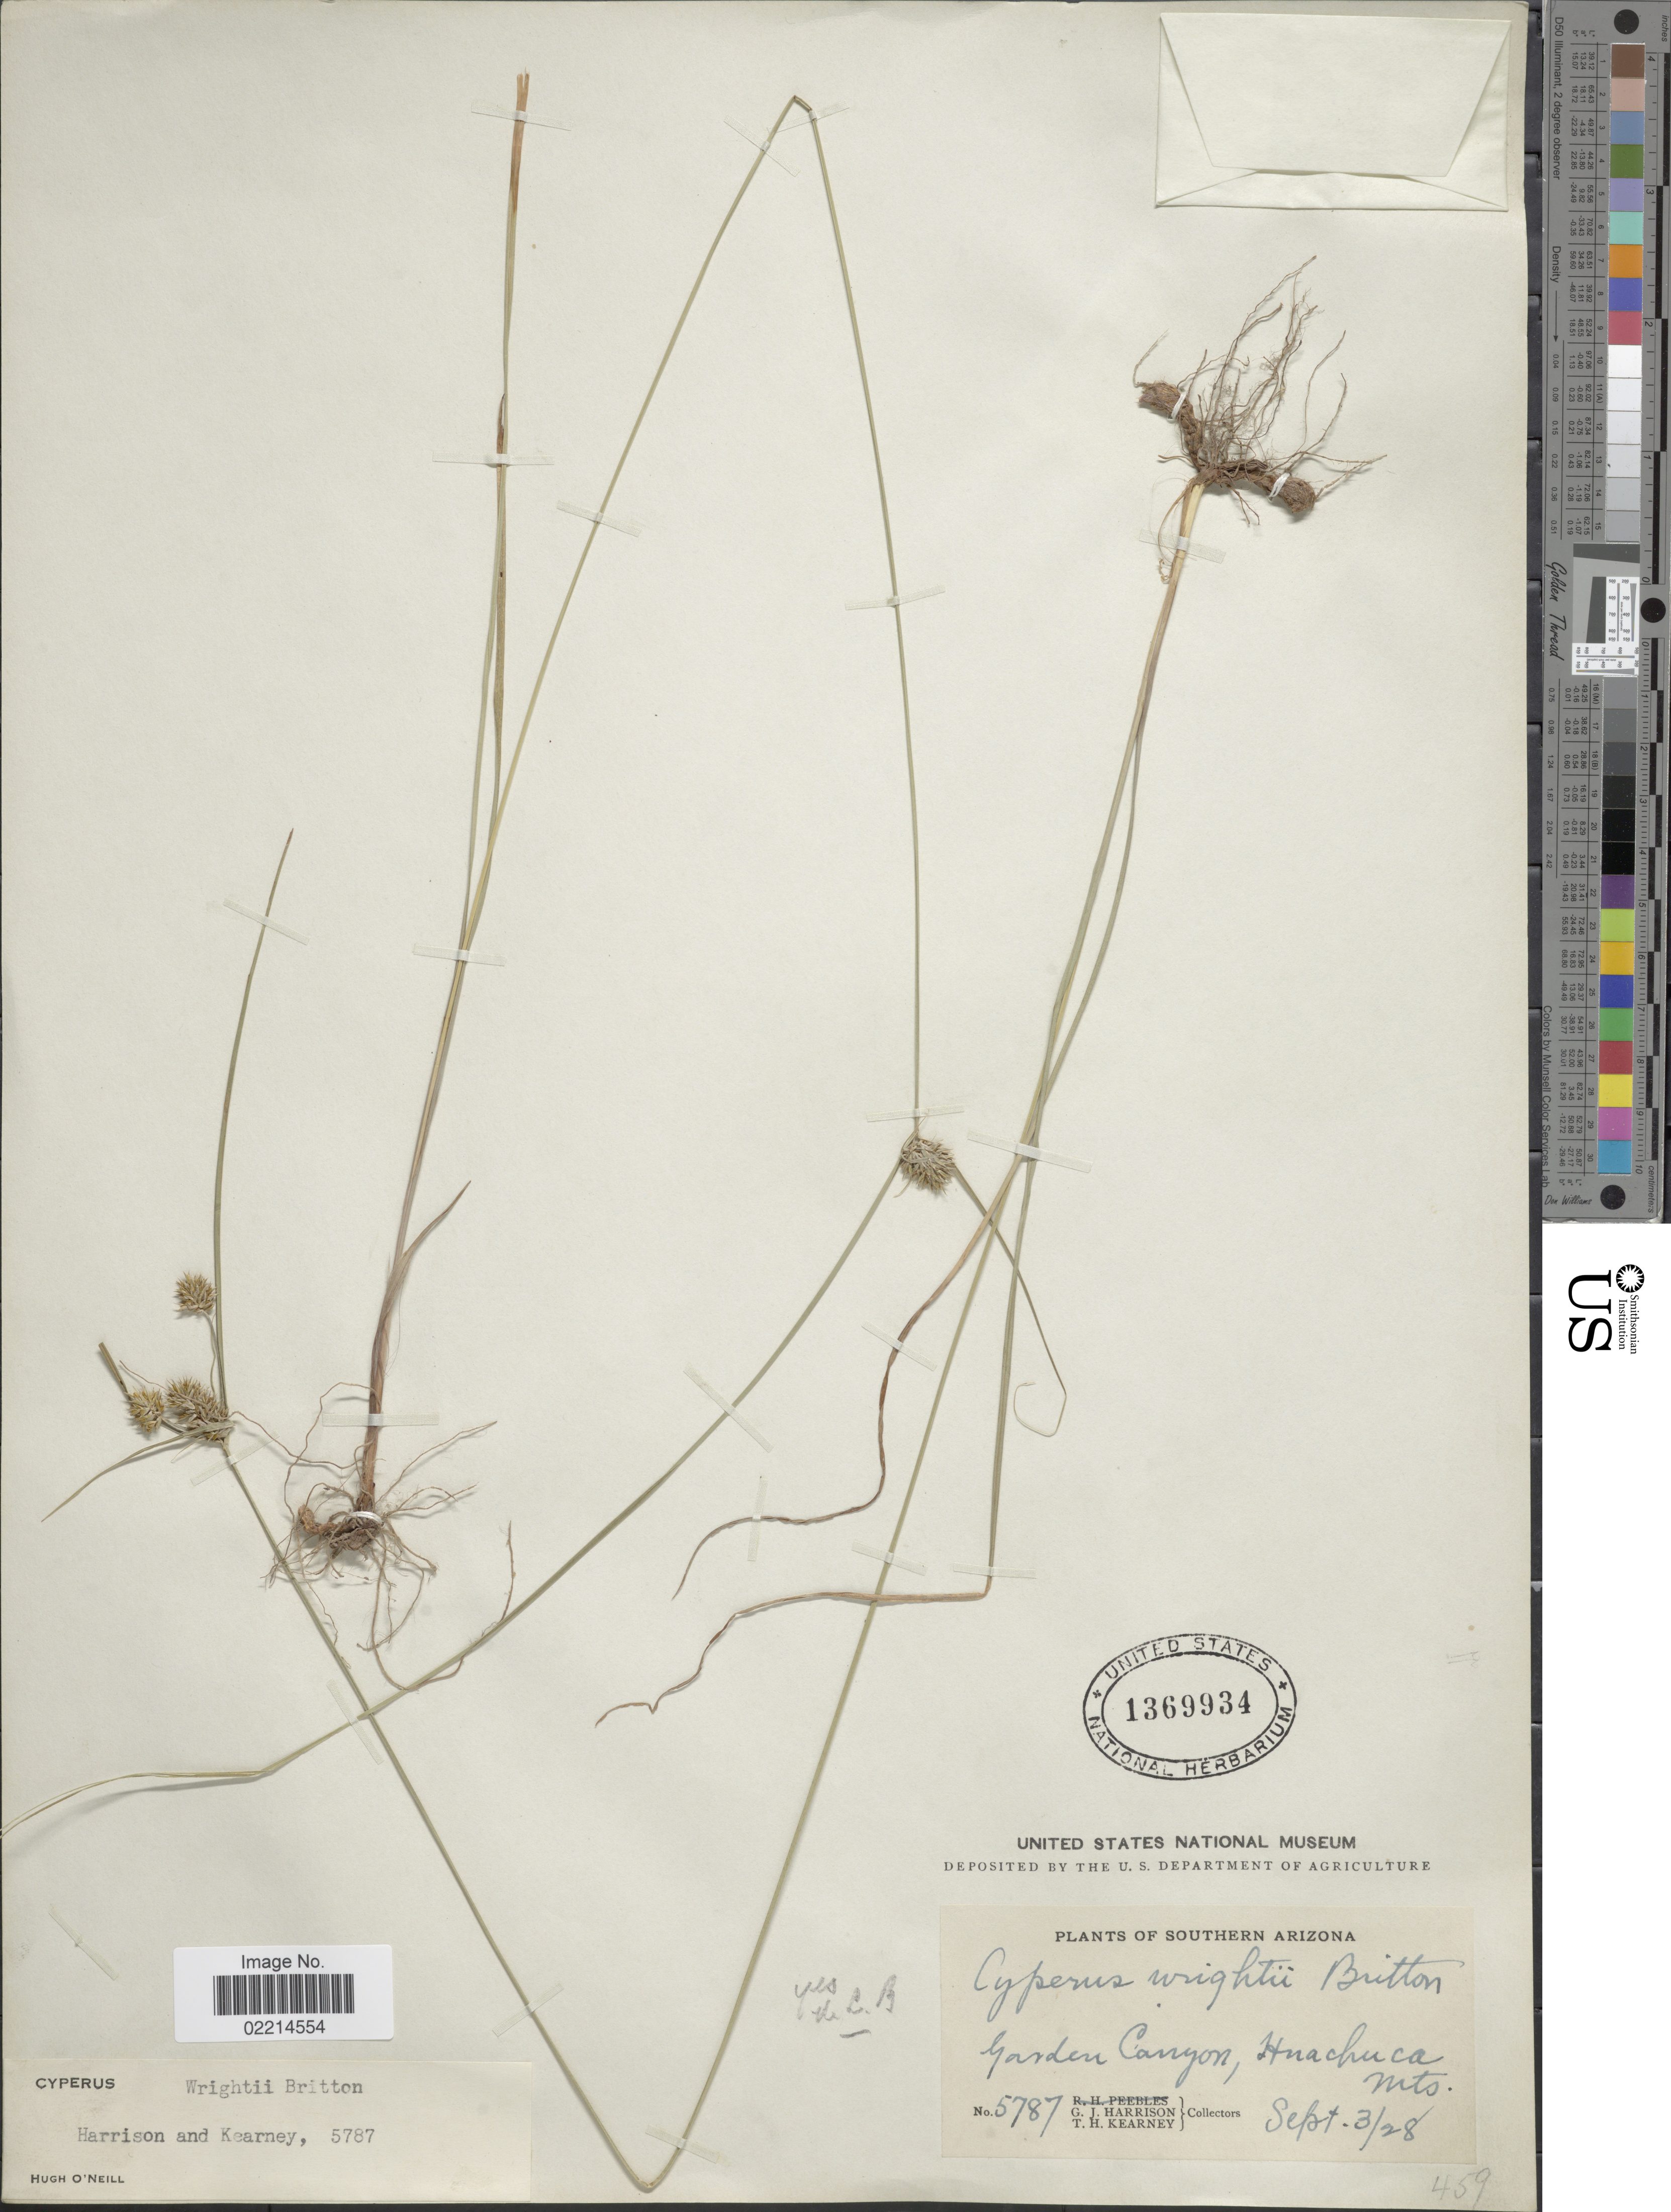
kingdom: Plantae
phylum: Tracheophyta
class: Liliopsida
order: Poales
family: Cyperaceae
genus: Cyperus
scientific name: Cyperus dipsaceus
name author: Liebm.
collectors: G. J. Harrison & T. H. Kearney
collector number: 5787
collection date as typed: Transcribed d/m/y: 3/9/28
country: United States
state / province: Arizona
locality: Southern Arizona, Garden Canyon, Huachuca Mts.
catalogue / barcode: US 1369934